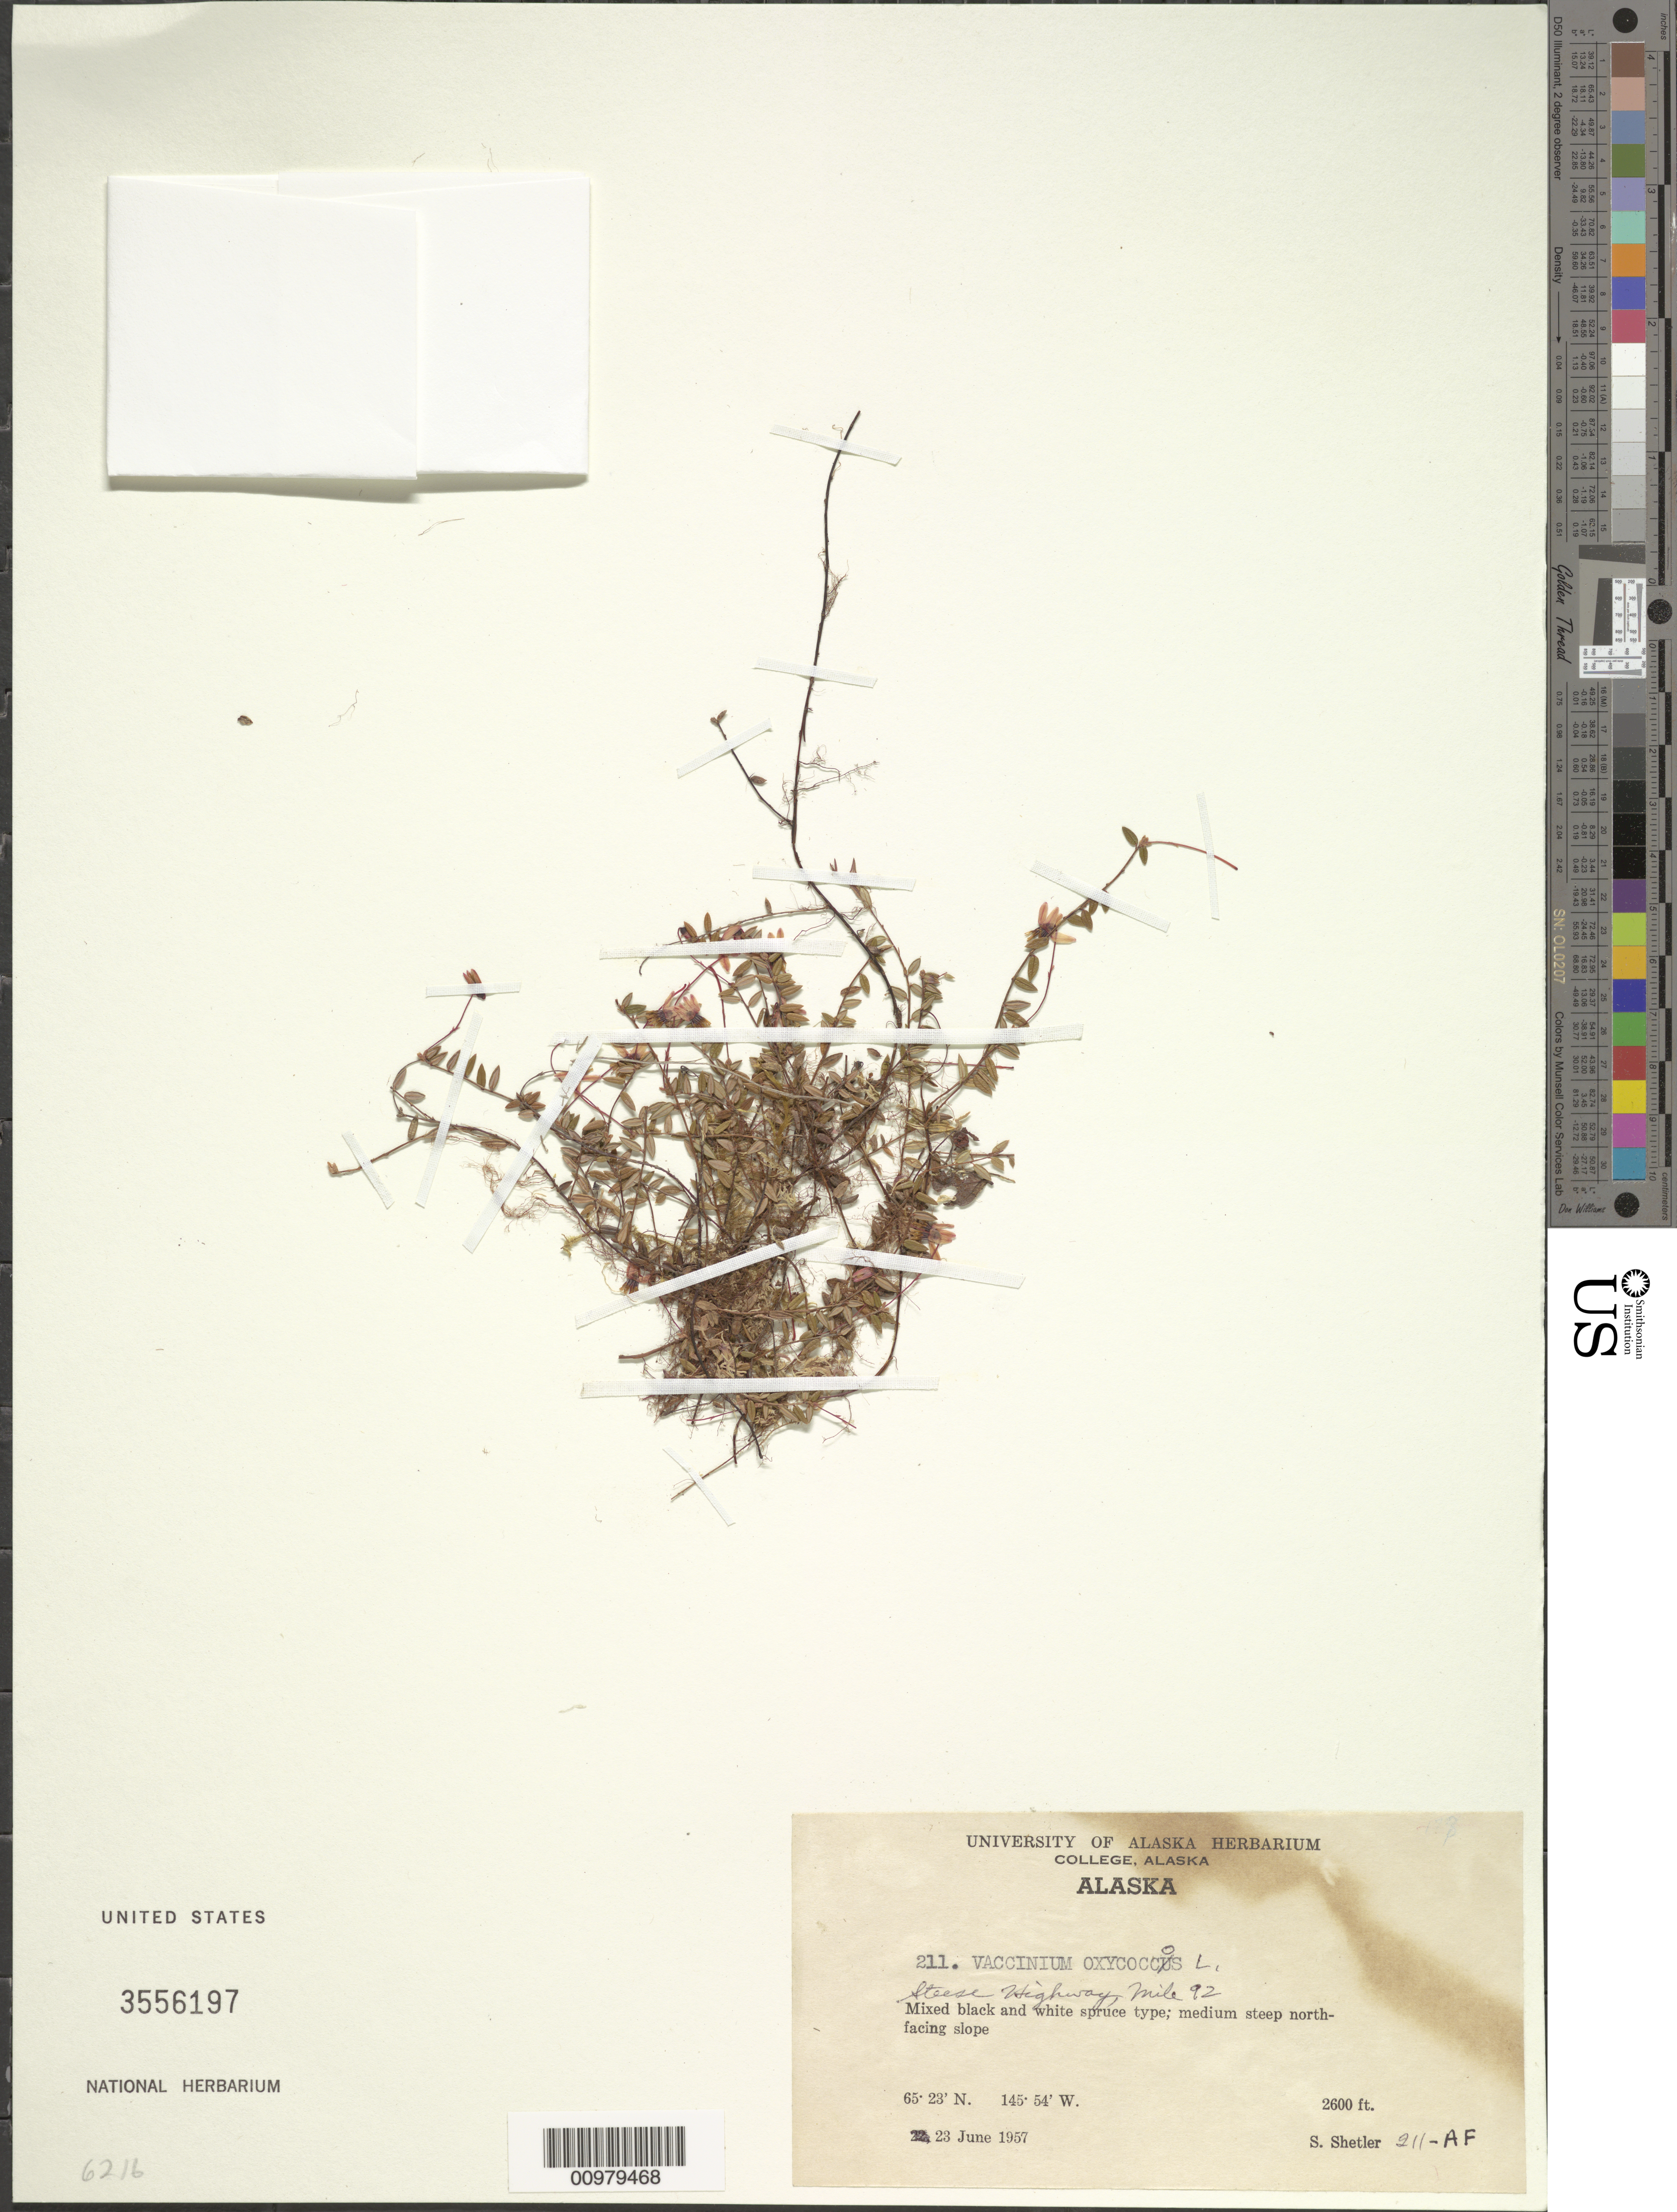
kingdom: Plantae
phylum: Tracheophyta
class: Magnoliopsida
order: Ericales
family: Ericaceae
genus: Vaccinium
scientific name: Vaccinium oxycoccos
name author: L.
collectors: S. Shetler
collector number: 211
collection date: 1957-06-23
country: United States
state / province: Alaska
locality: Steese Highway Mile 92.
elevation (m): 792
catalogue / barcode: US 3556197